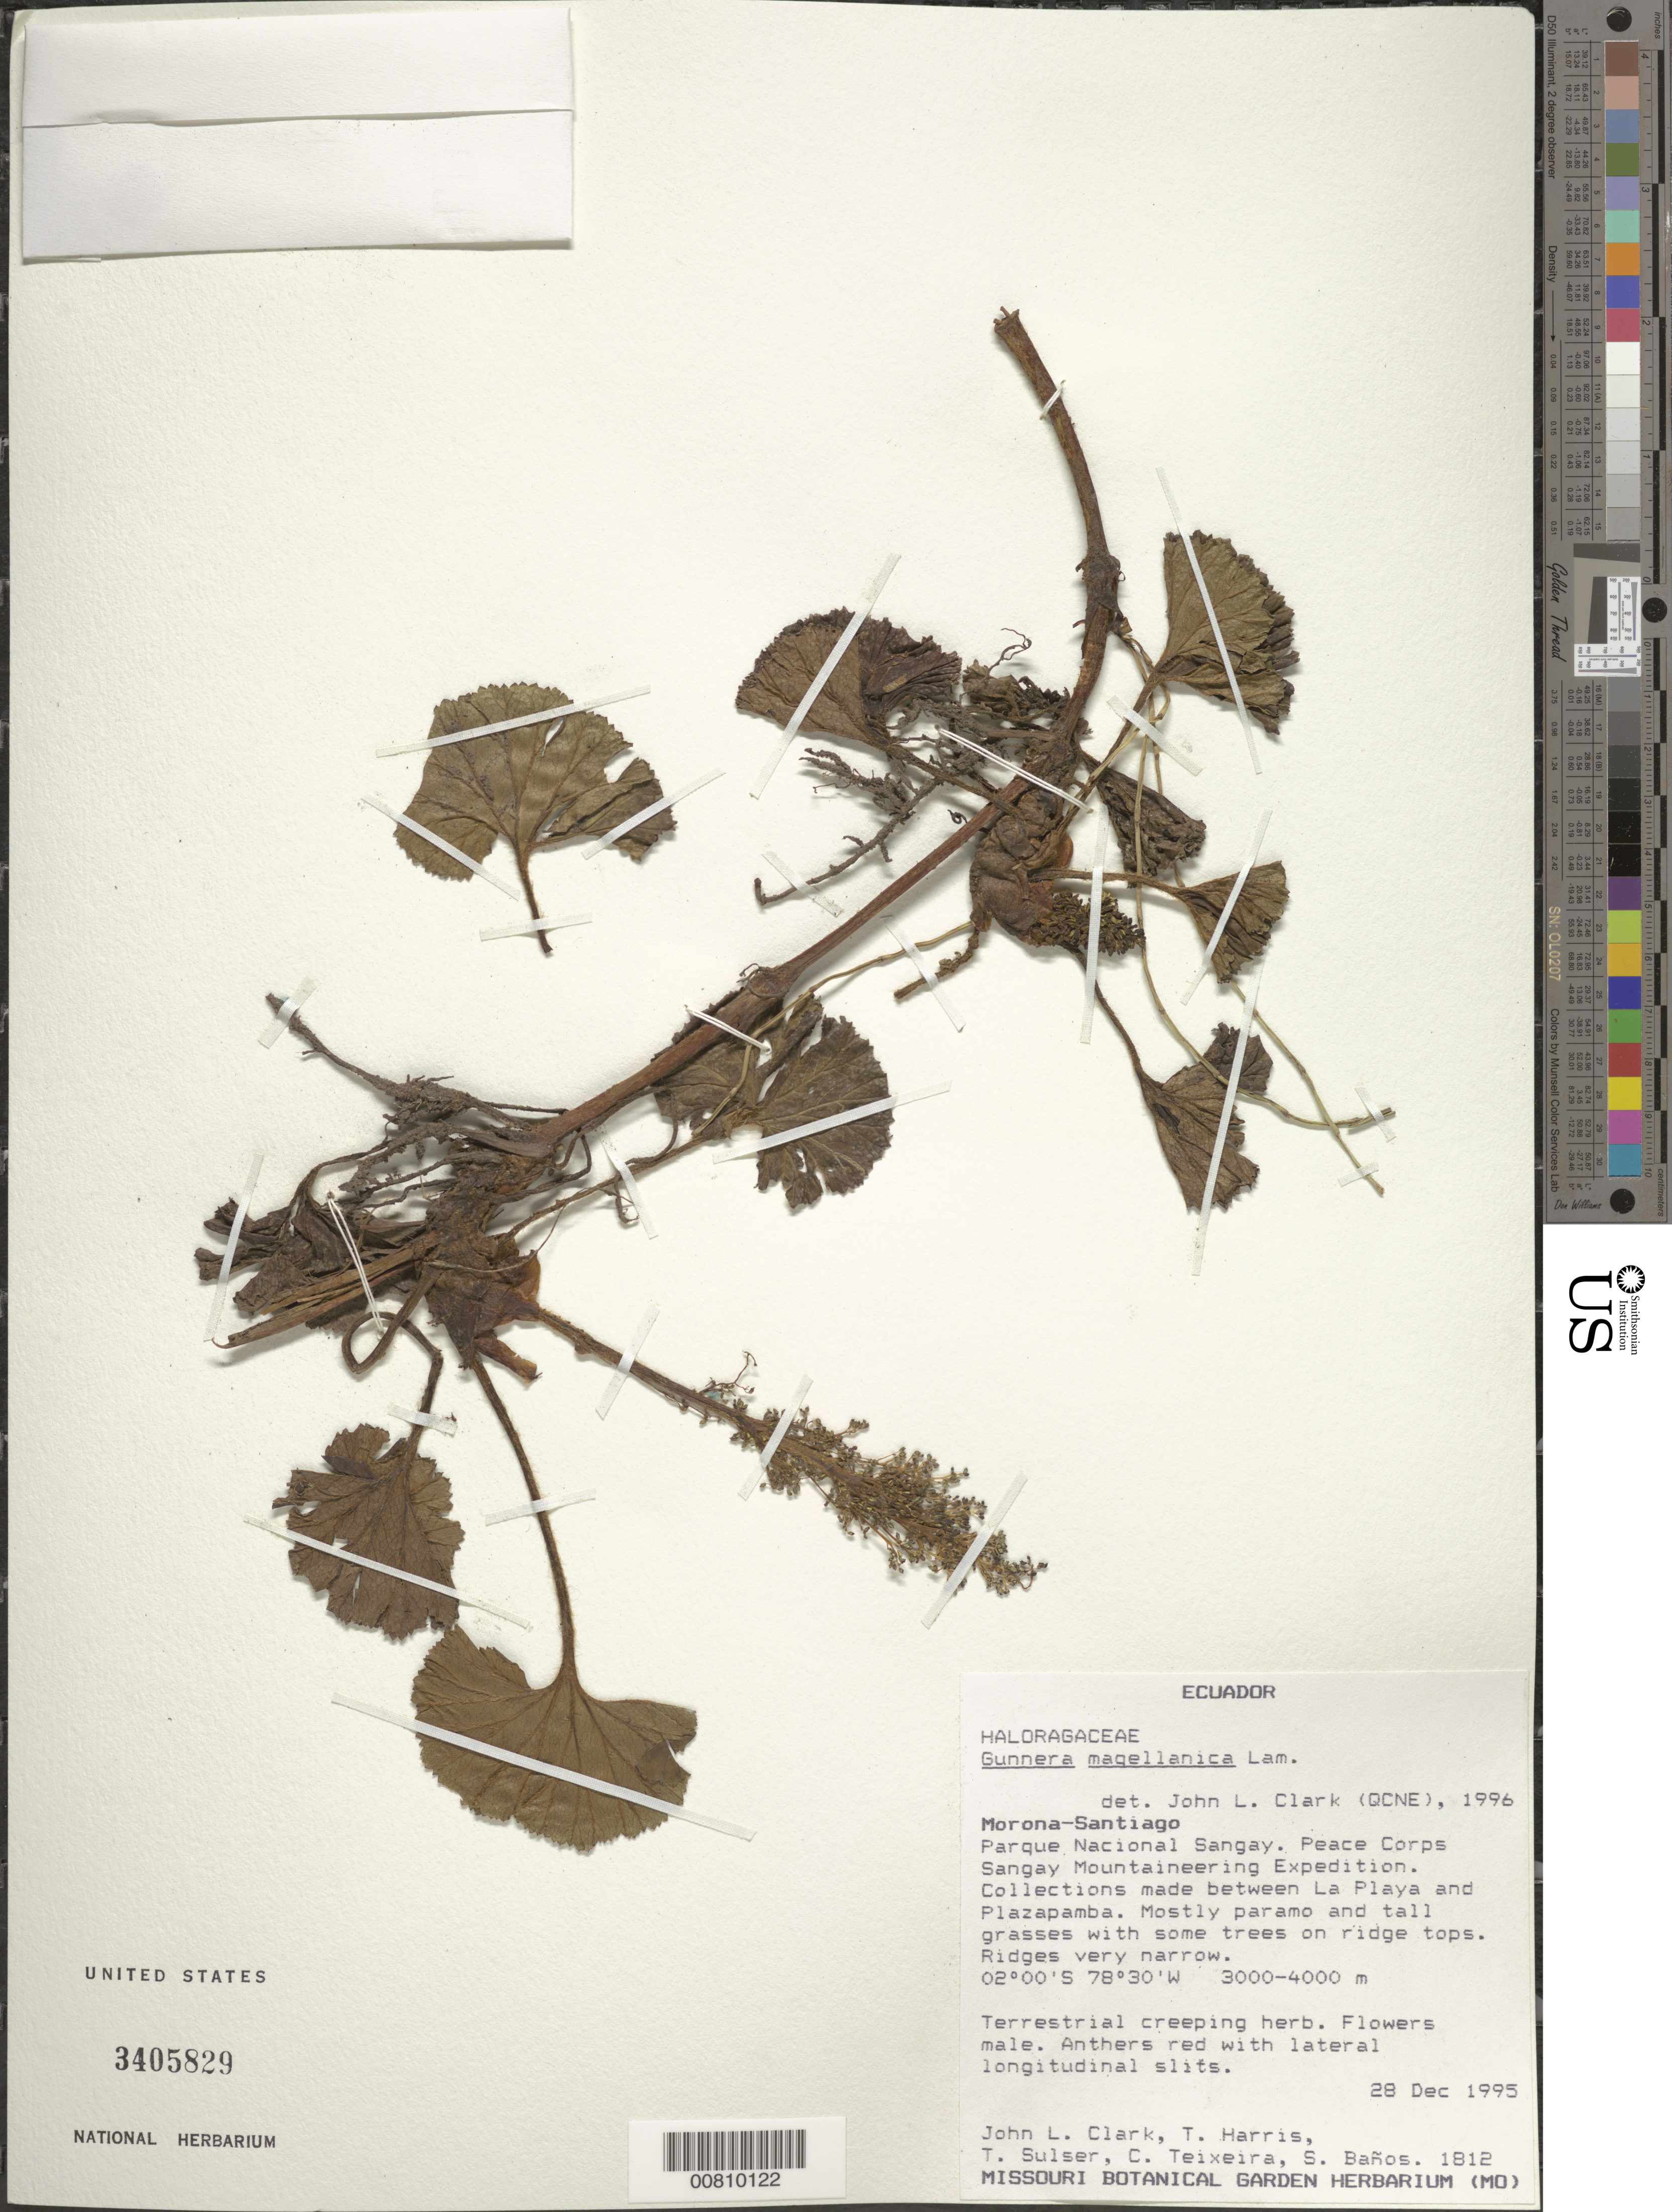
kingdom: Plantae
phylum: Tracheophyta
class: Magnoliopsida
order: Gunnerales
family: Gunneraceae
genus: Gunnera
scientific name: Gunnera magellanica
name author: Lam.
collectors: J. L. Clark, T. Harris, T. Sulser, C. Teixeira & S. Banos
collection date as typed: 28 Dec 1985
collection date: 1985-12-28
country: Ecuador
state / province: Morona-Santiago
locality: Parque Nacional Sangay, Peace Corps Sangay Montaineerig Expedition. Between La Playa and Plazapamba.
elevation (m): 3000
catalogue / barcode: US 3405829